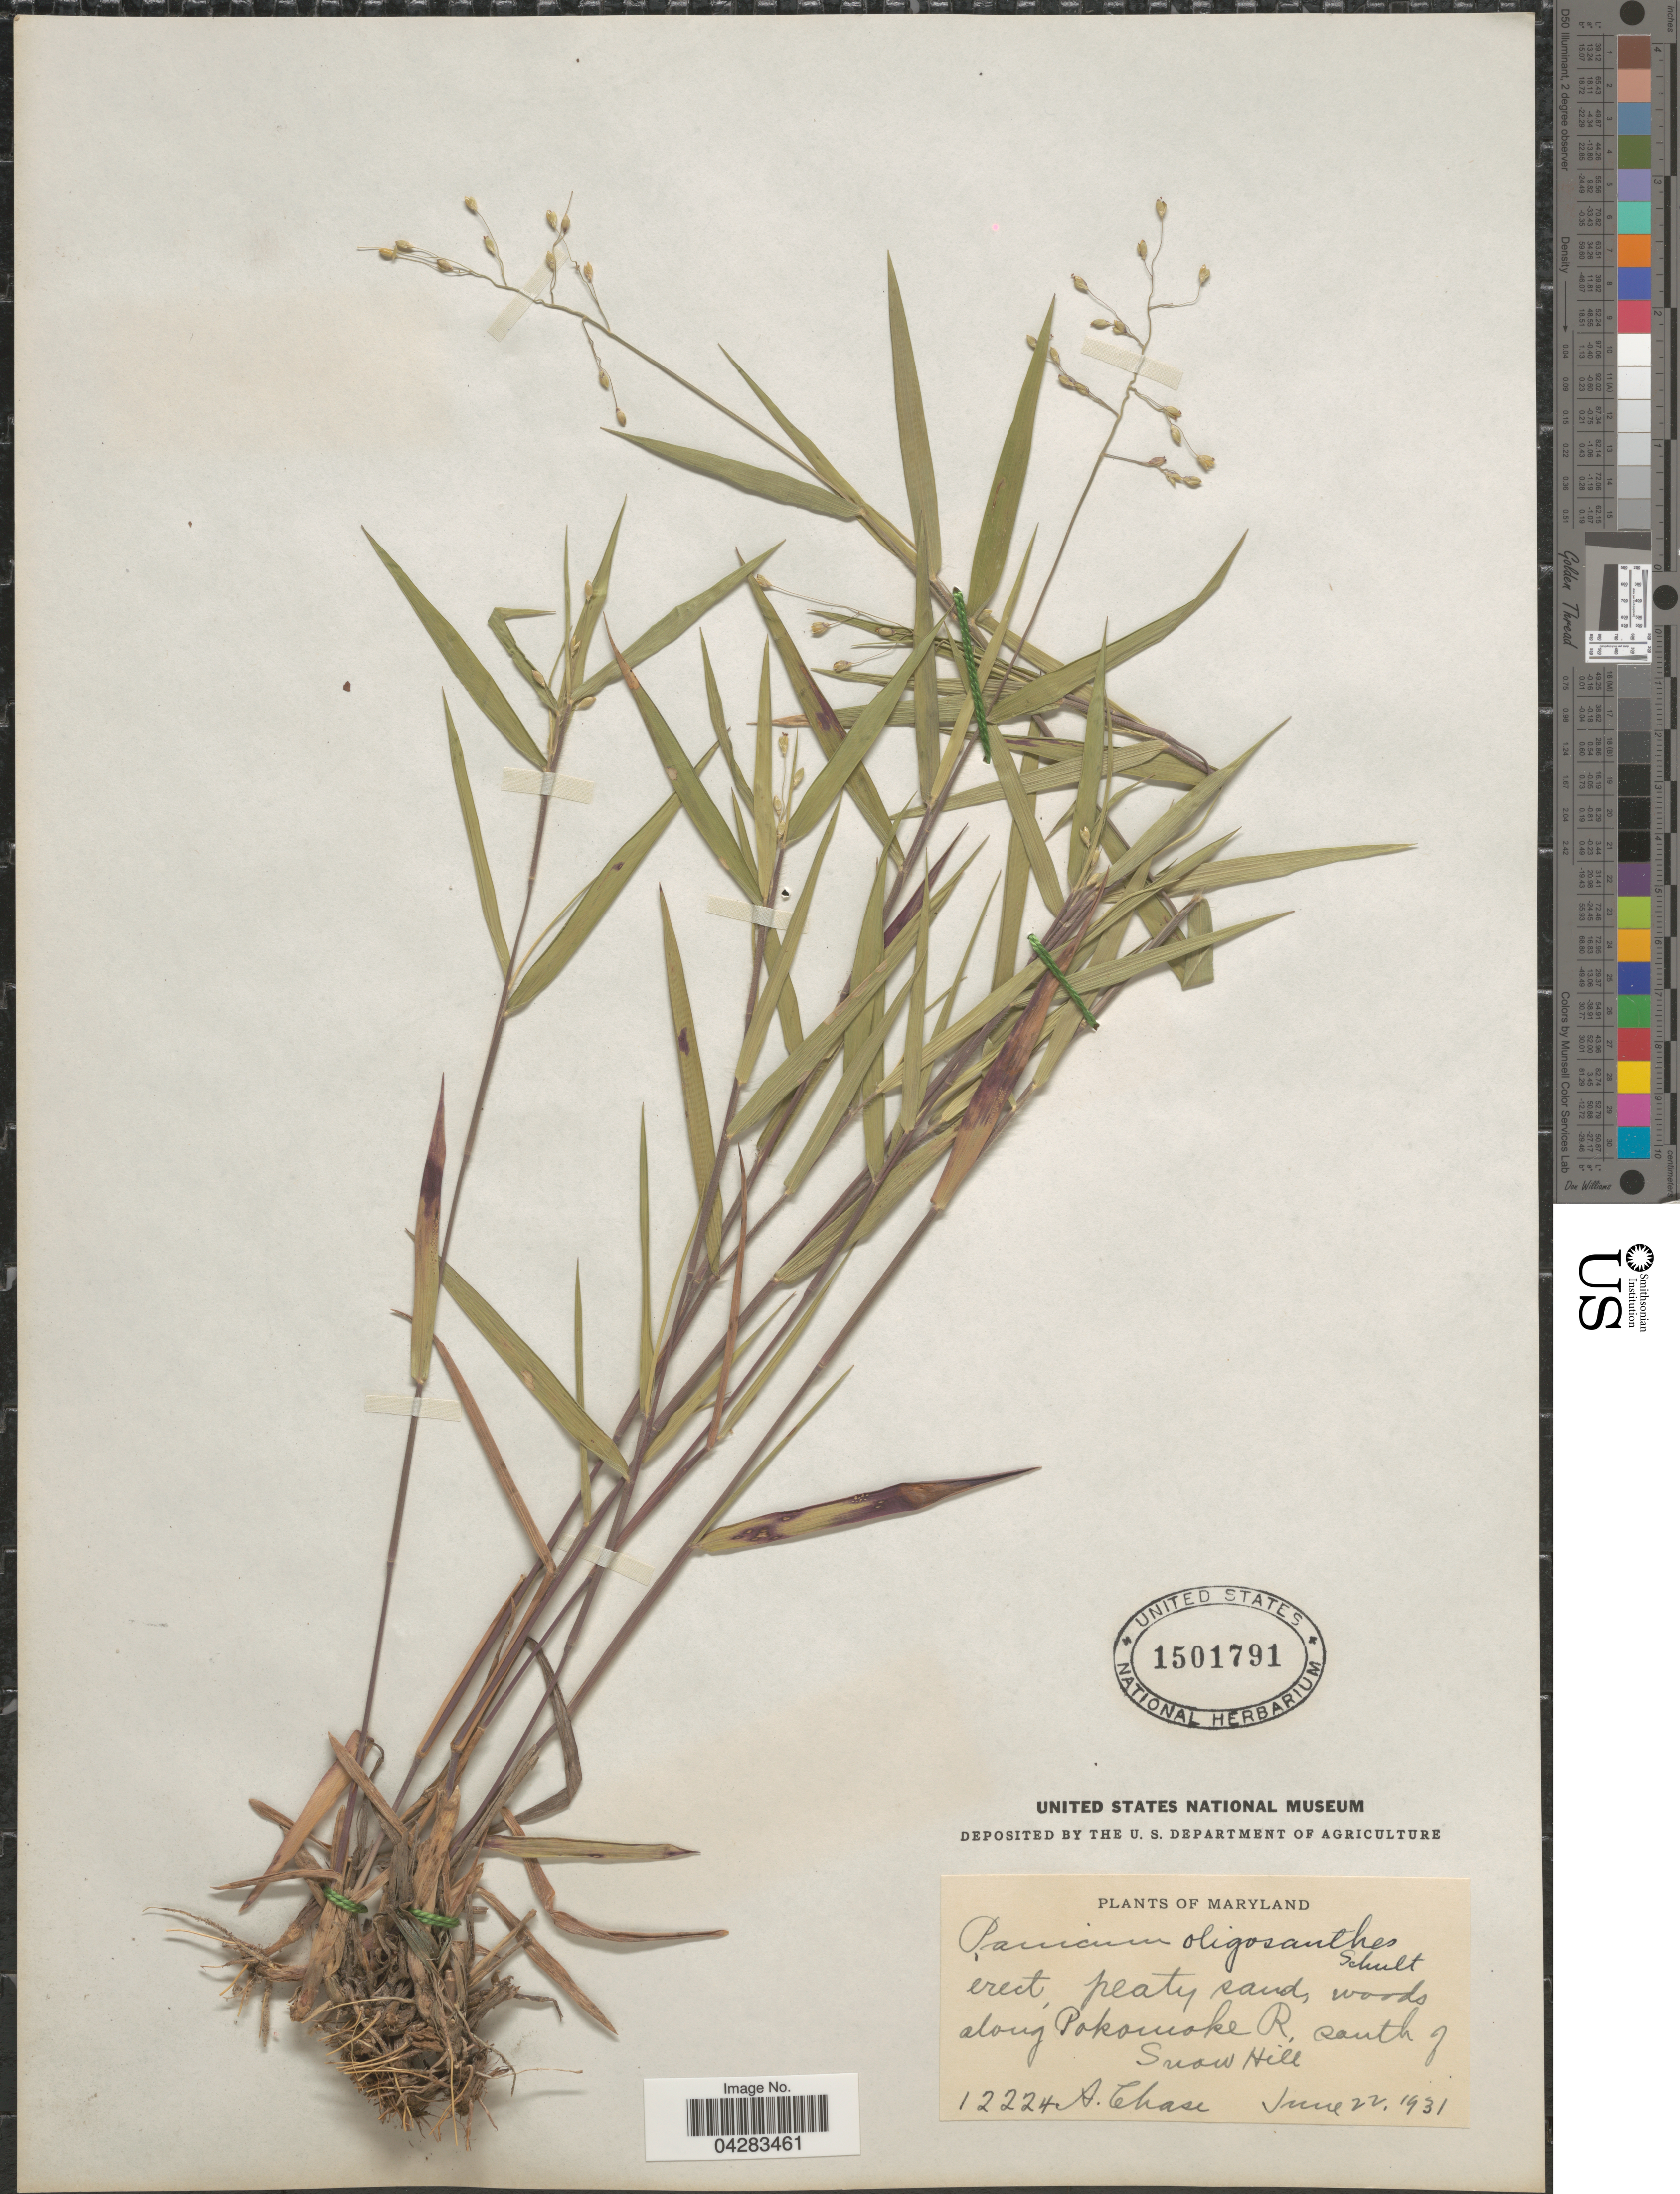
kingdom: Plantae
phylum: Tracheophyta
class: Liliopsida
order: Poales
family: Poaceae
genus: Dichanthelium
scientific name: Dichanthelium oligosanthes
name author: (Schult.) Gould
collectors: A. Chase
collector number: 12224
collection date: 1931-06-22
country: United States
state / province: Maryland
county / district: Worcester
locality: Along Pokomoke R, south of Snow Hill.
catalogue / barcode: US 1501791